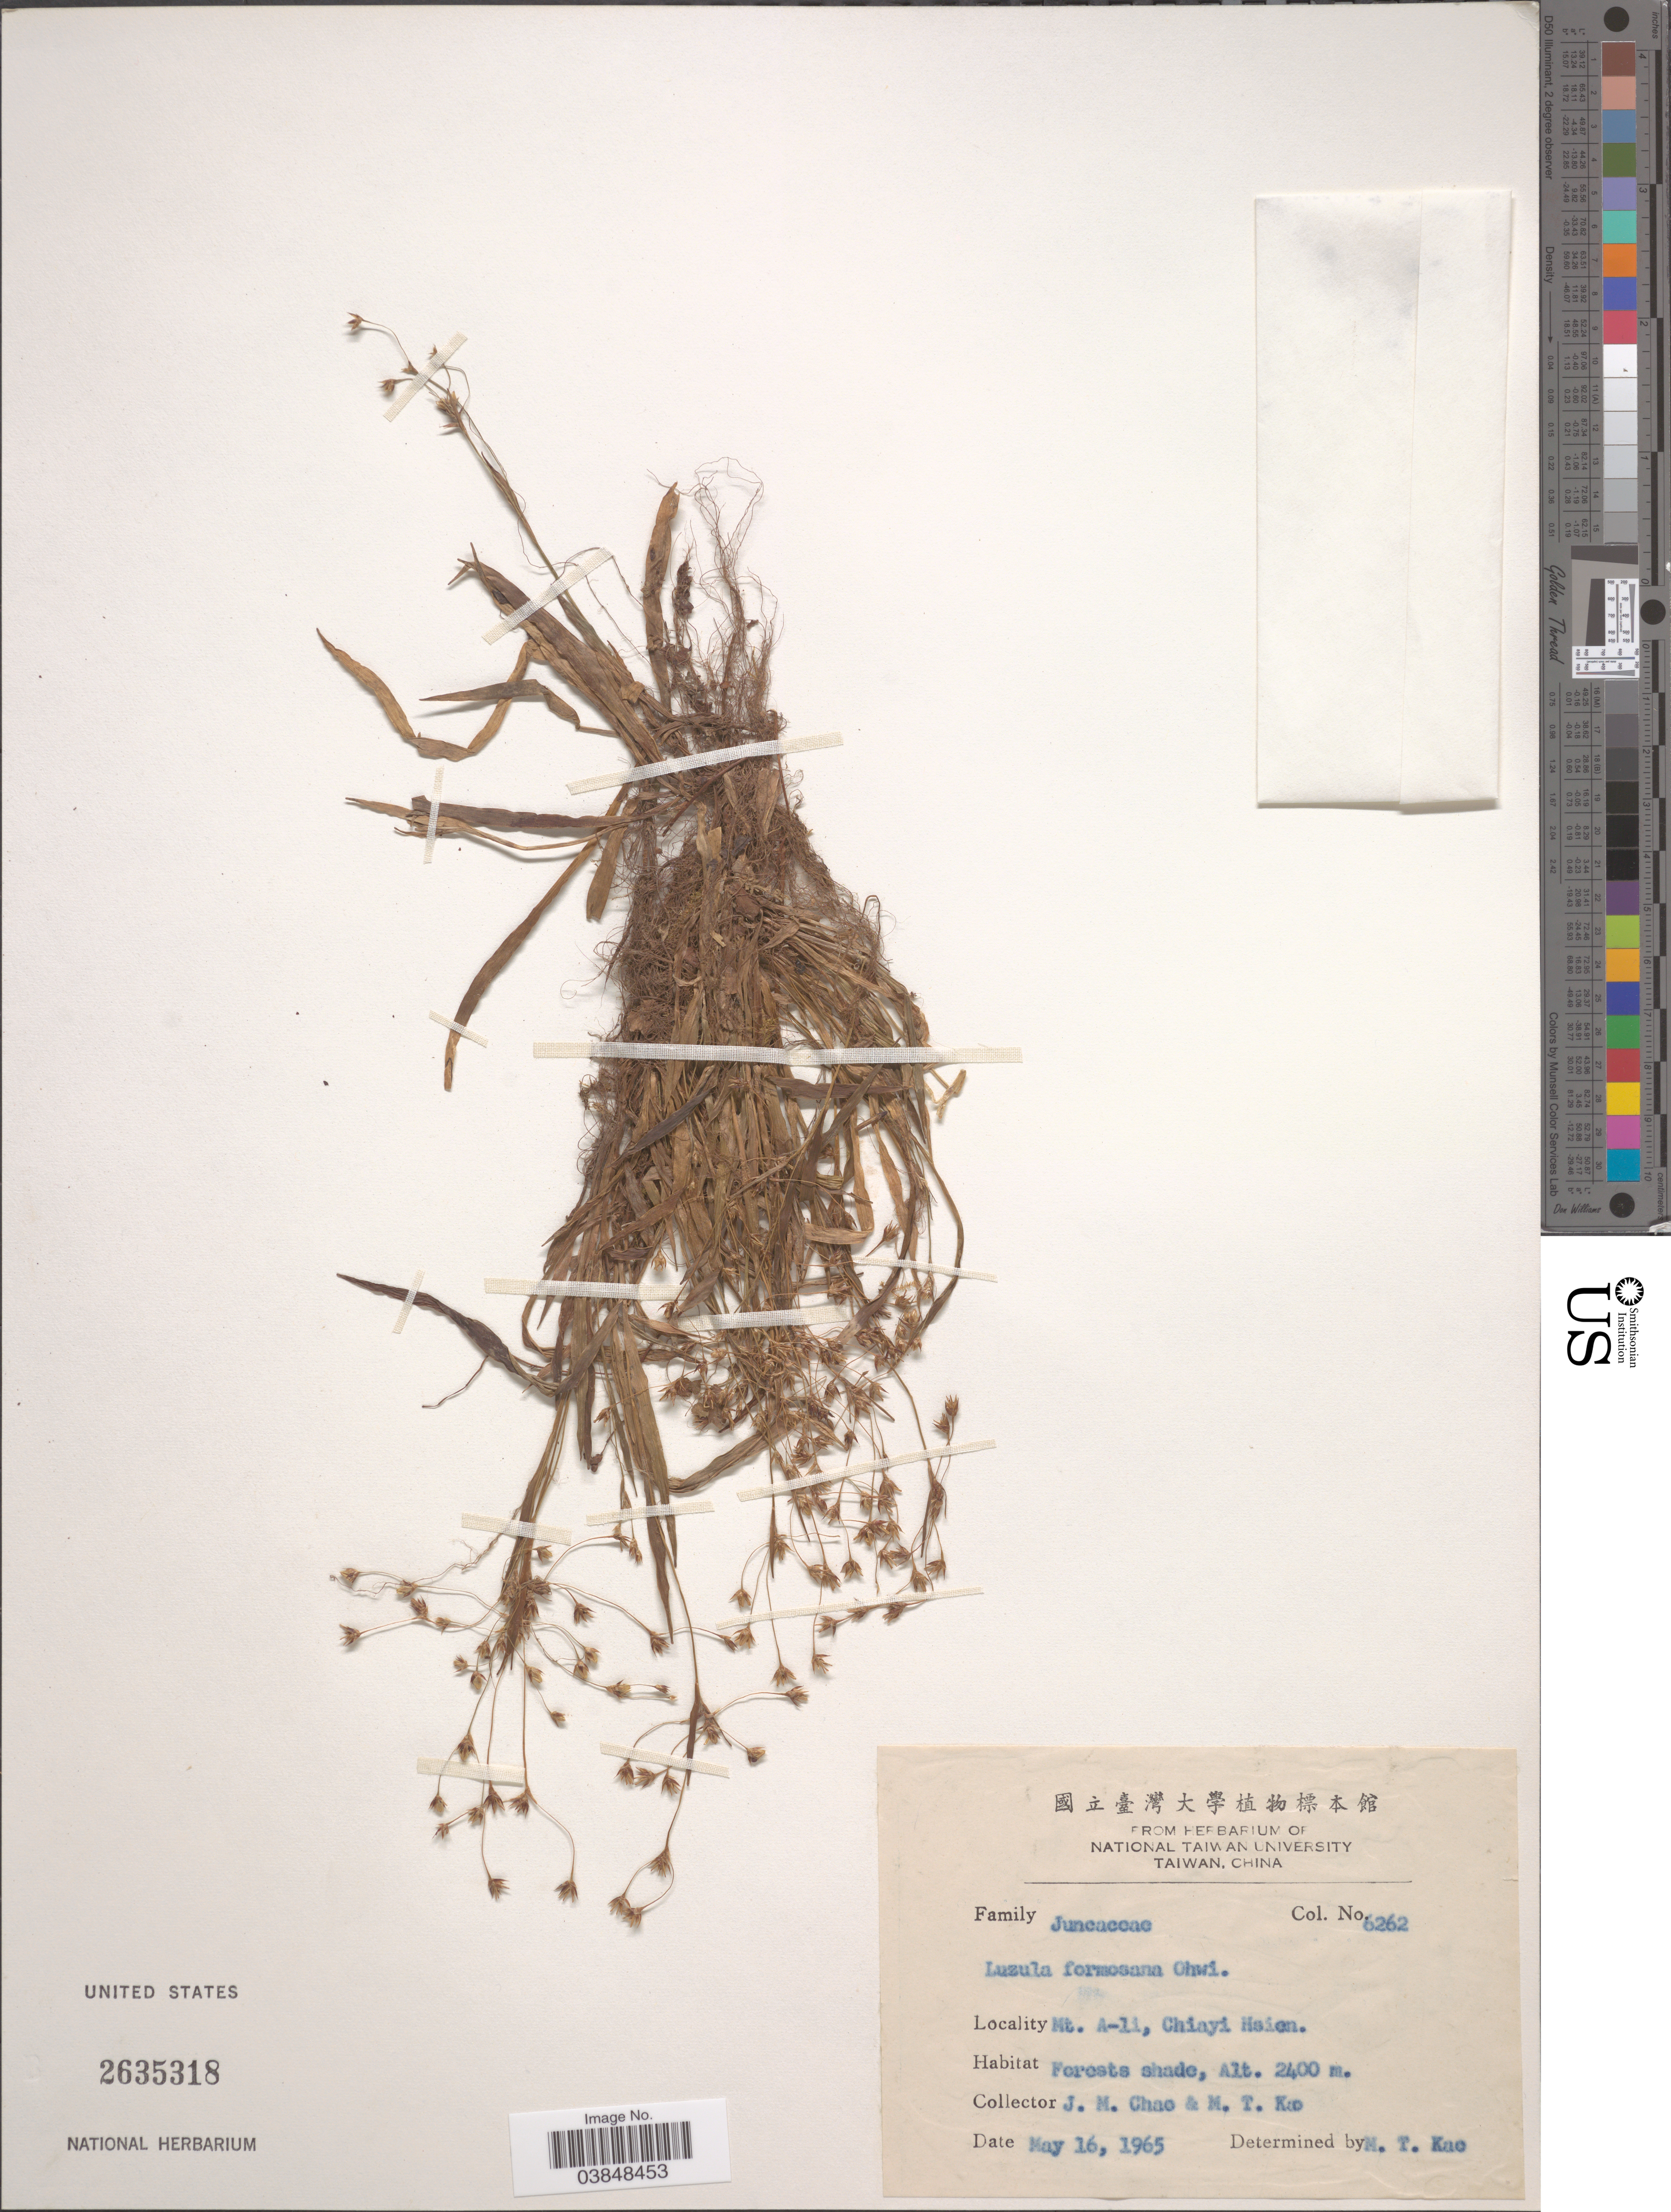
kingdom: Plantae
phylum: Tracheophyta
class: Liliopsida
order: Poales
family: Juncaceae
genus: Luzula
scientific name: Luzula formosana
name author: Ohwi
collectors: J. Chao & M. T. Kao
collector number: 6262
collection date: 1965-05-16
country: Taiwan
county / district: Chiayi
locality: Mt. A-li, Chiayi Hsien.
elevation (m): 2400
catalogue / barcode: US 2635318